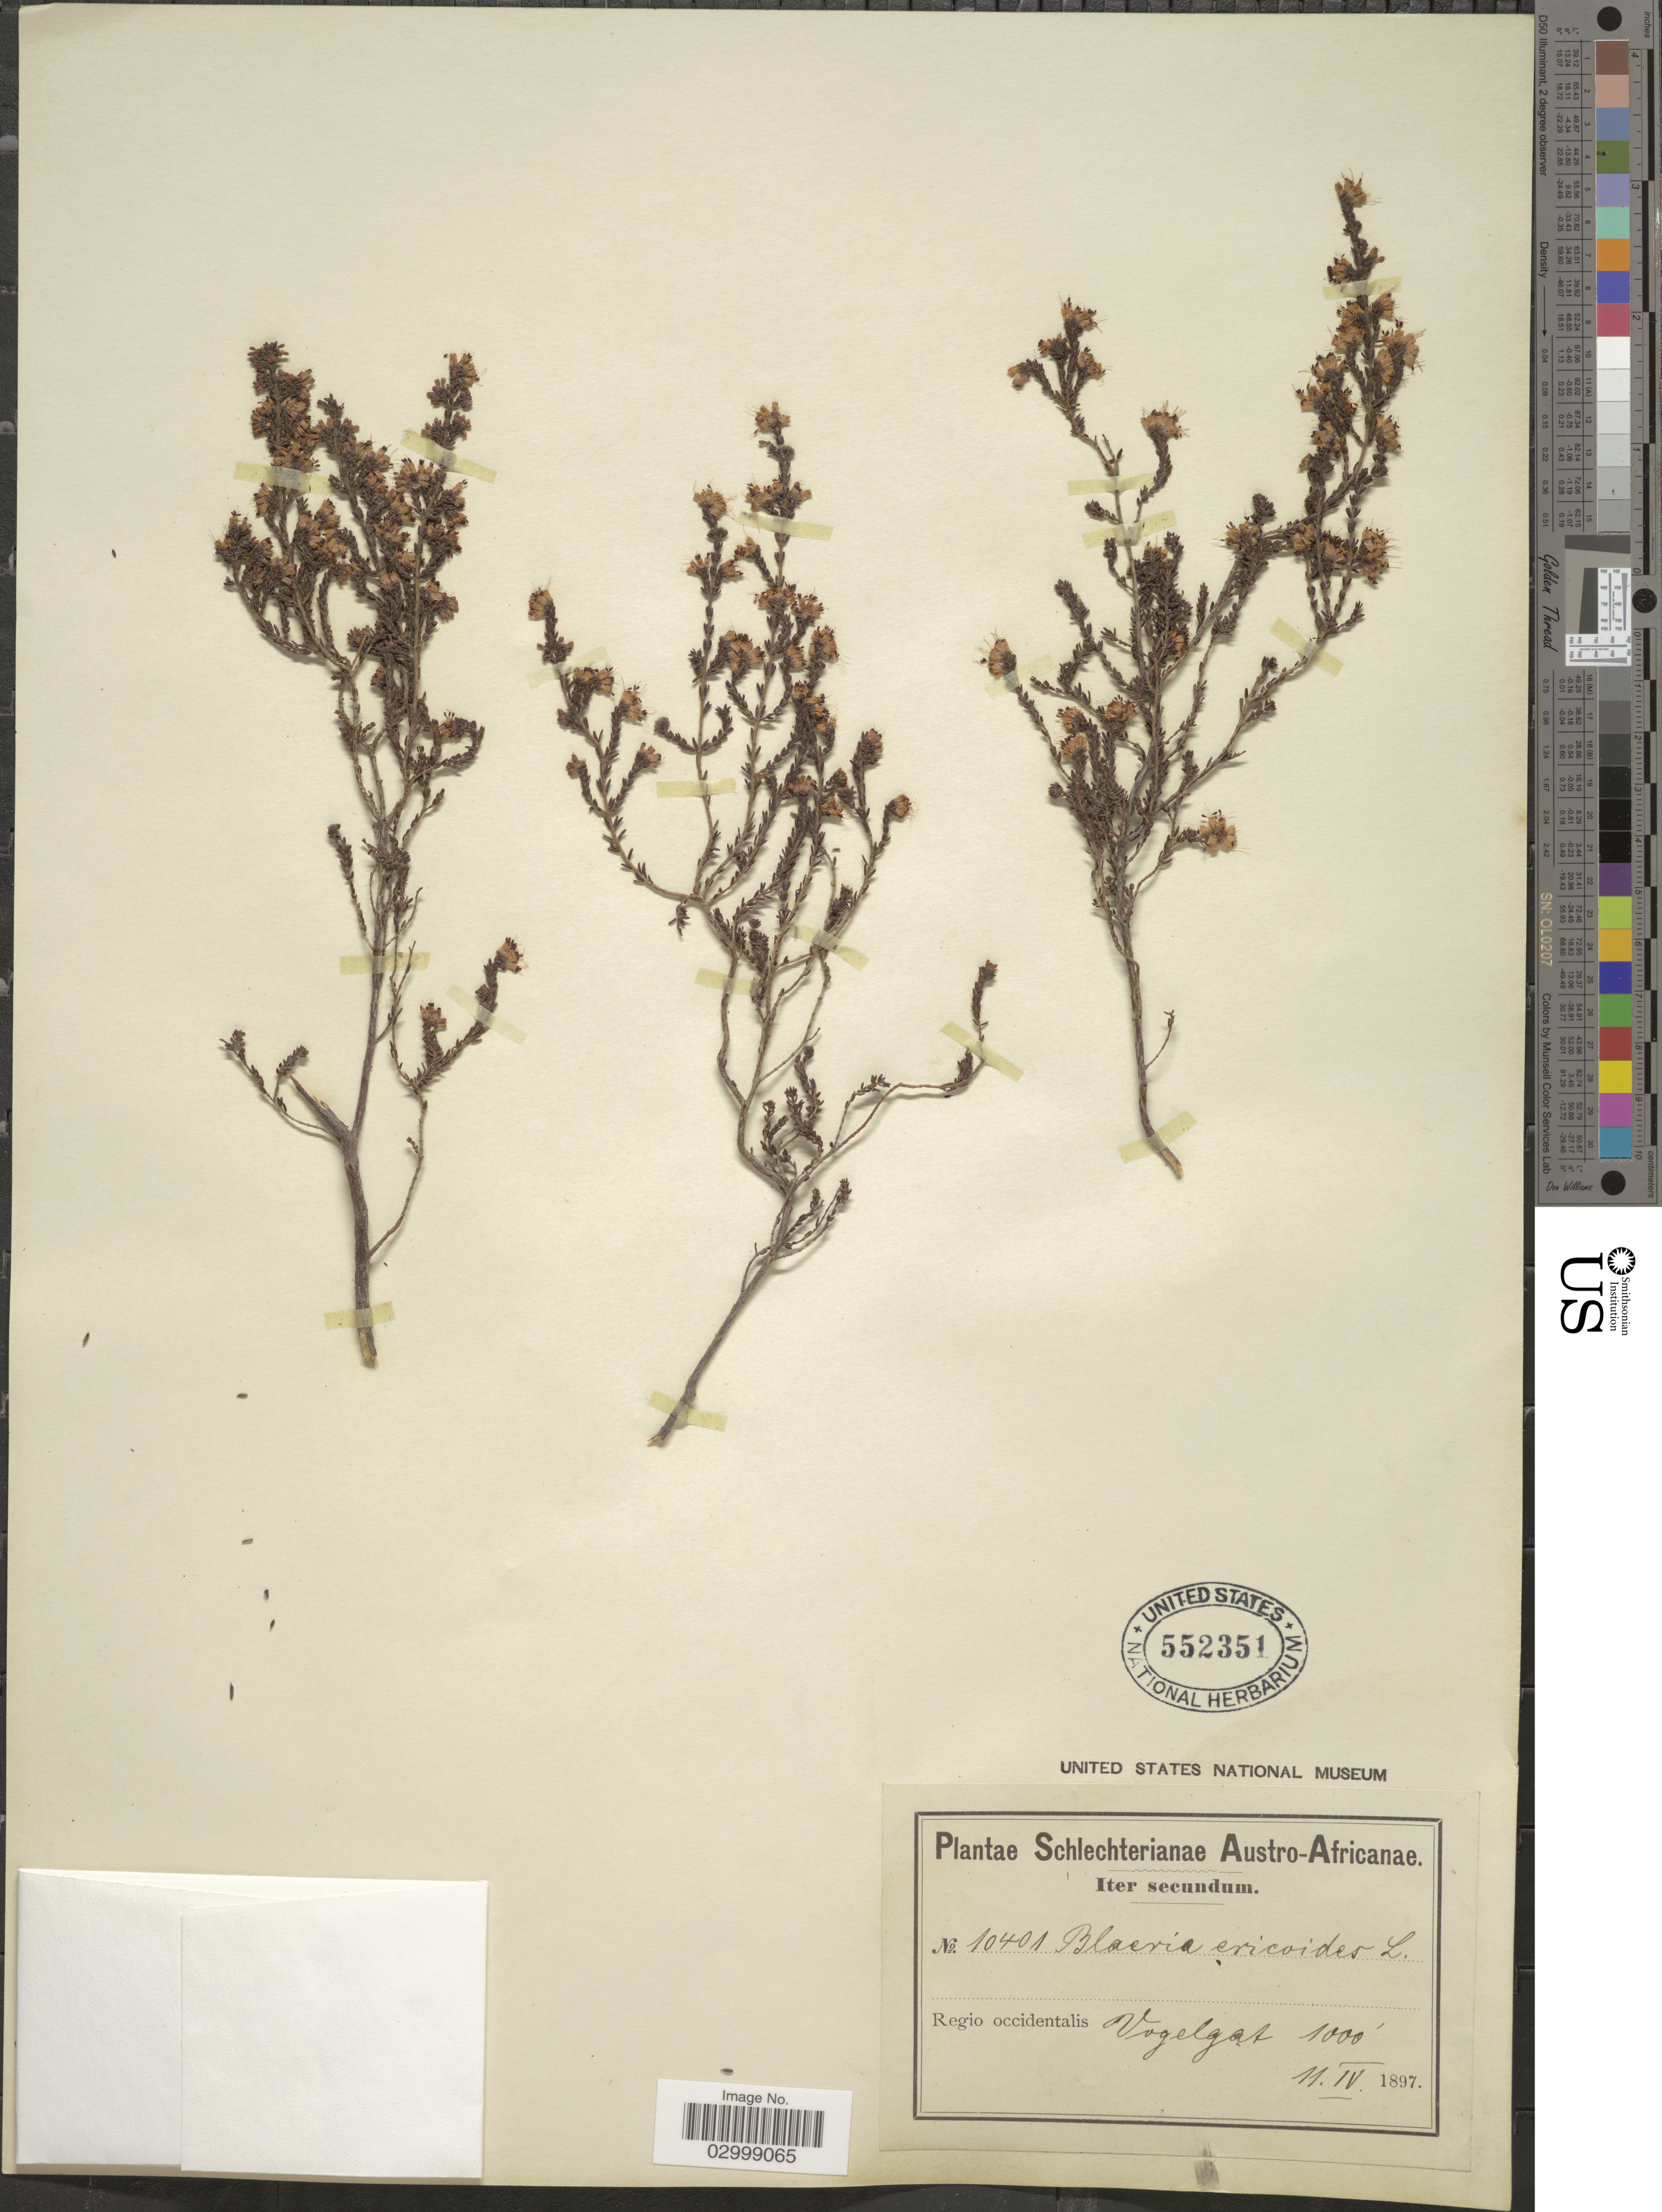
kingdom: Plantae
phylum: Tracheophyta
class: Magnoliopsida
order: Ericales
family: Ericaceae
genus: Blaeria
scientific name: Blaeria ericoides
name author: L.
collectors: Schlechter, --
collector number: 10401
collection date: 1897-04-11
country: South Africa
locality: Austro-Africanae, Regio occidentalis Vogelgat.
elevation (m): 305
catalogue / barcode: US 552351